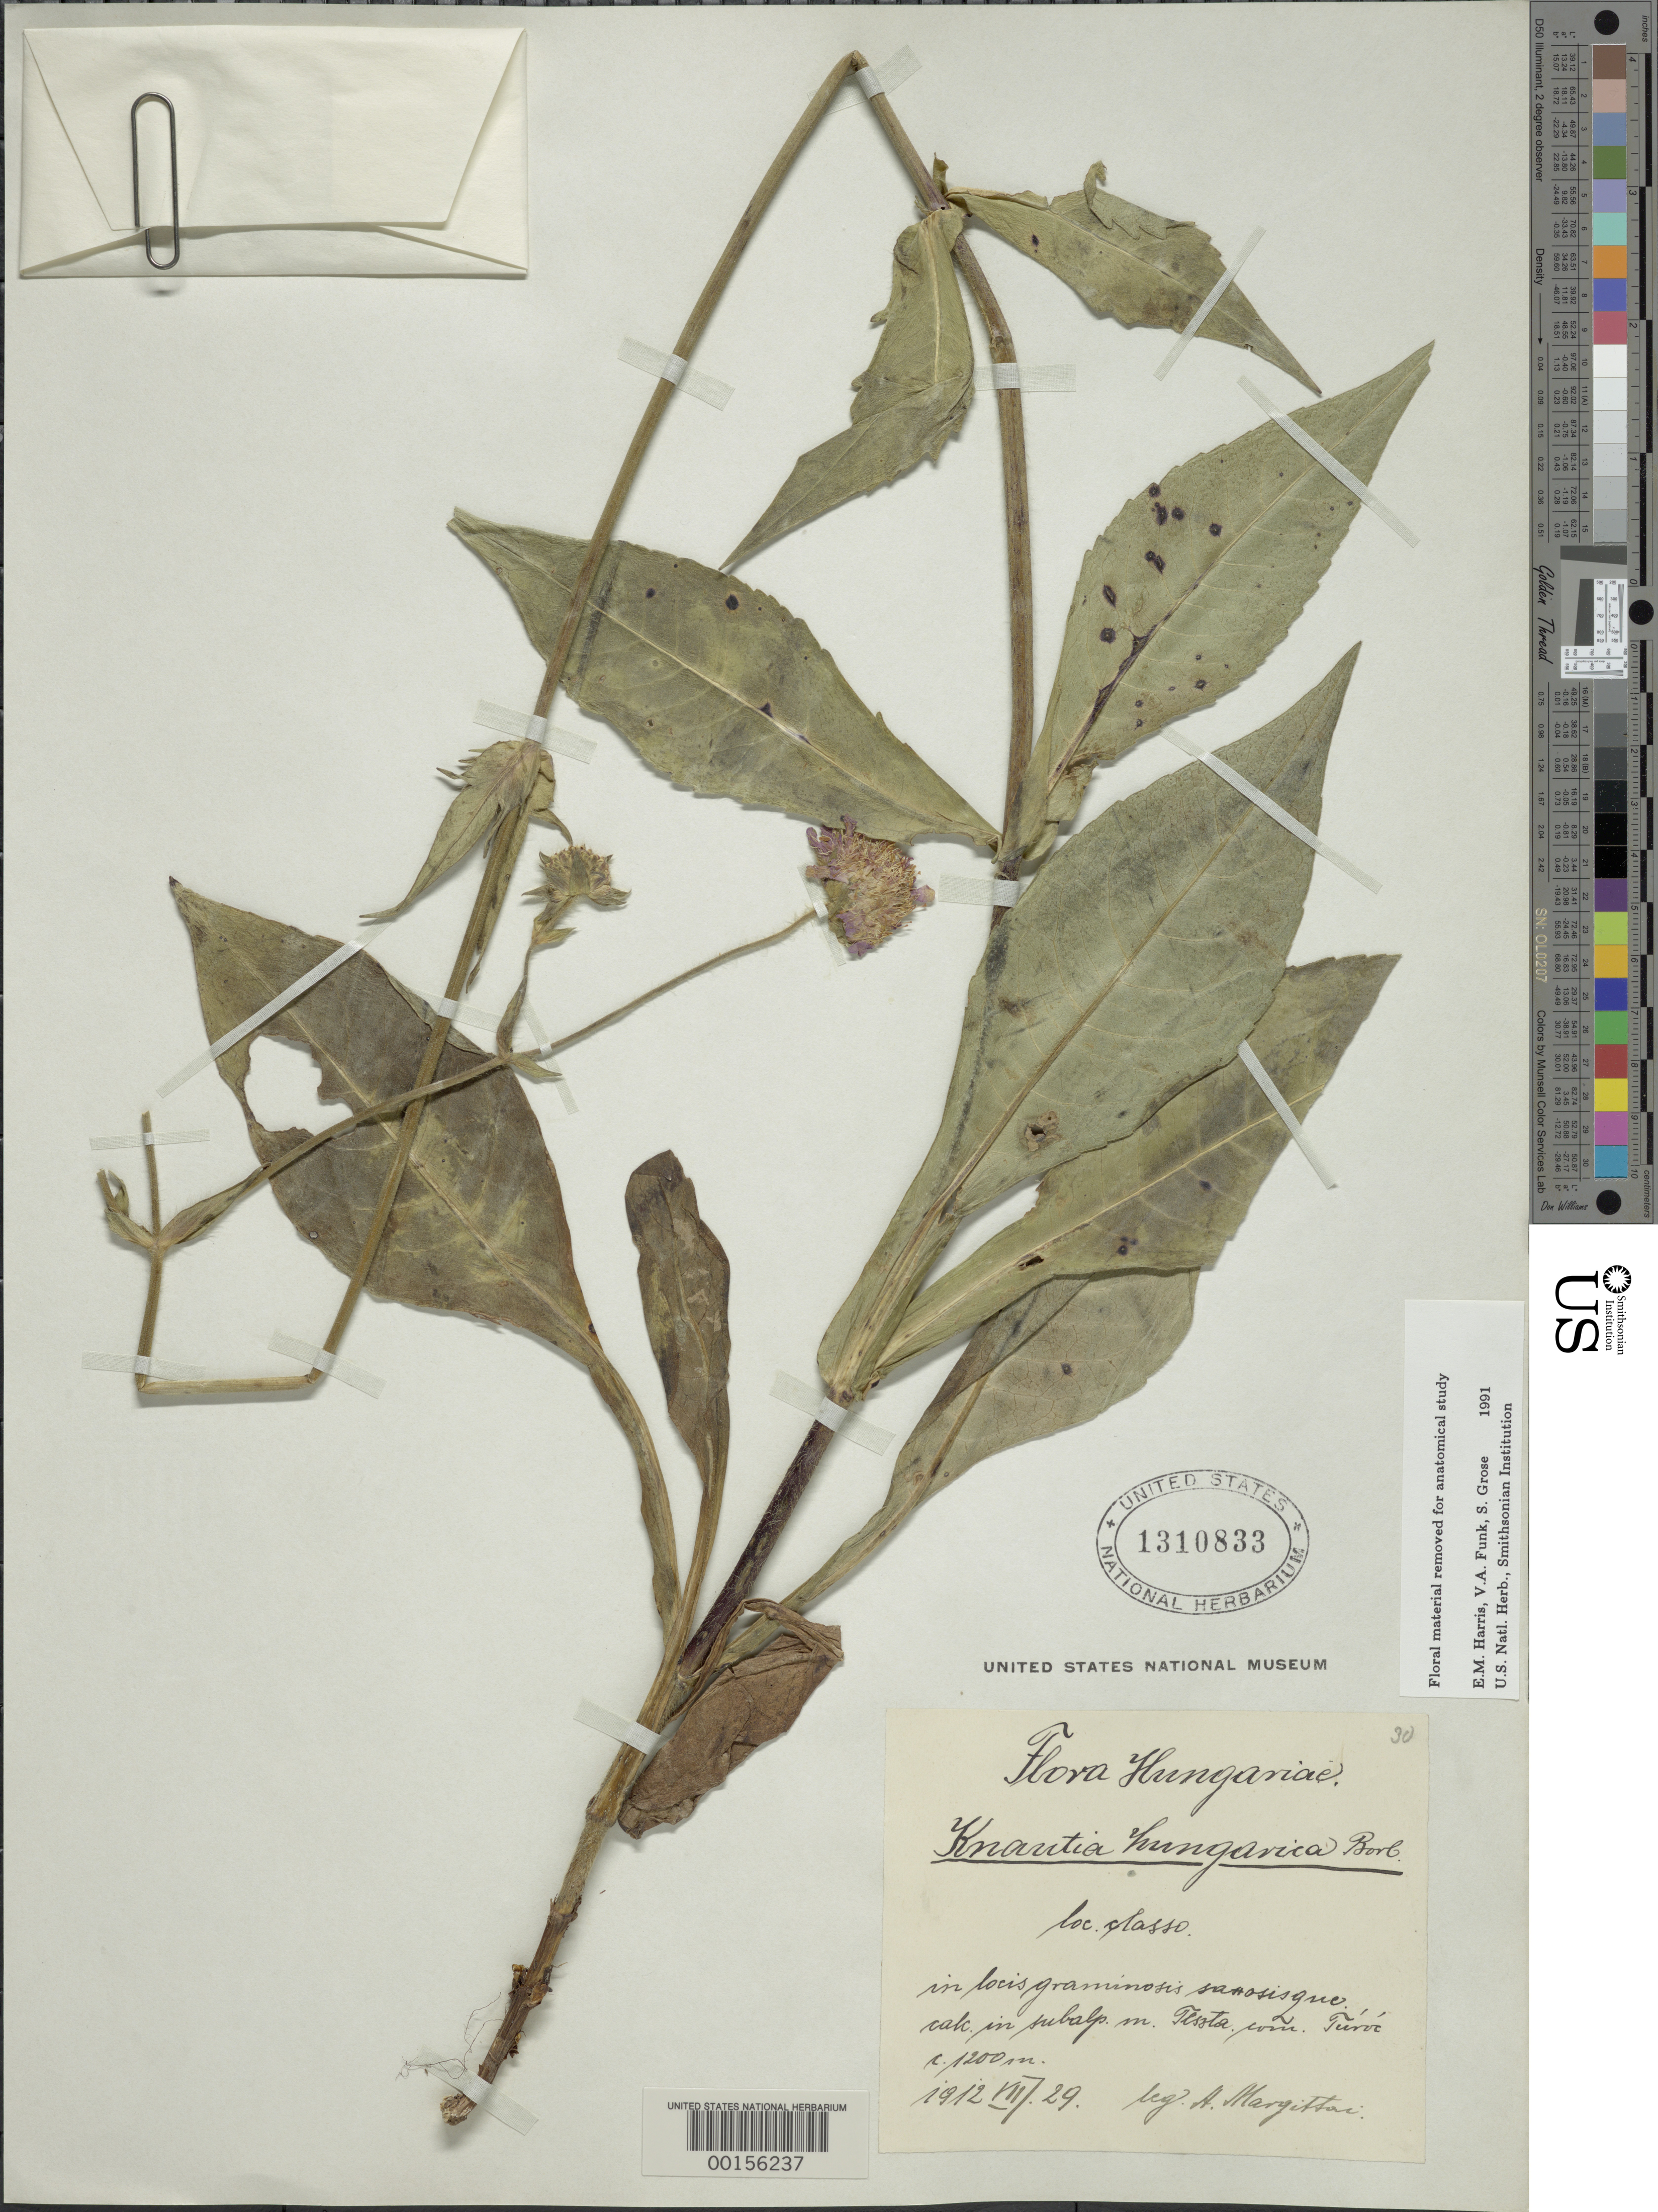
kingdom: Plantae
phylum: Tracheophyta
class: Magnoliopsida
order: Dipsacales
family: Caprifoliaceae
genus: Knautia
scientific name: Knautia hungarica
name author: Borbás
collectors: A. Margittai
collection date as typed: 29 Jul 1912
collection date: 1912-07-29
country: Hungary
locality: Tessta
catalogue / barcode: US 1310833